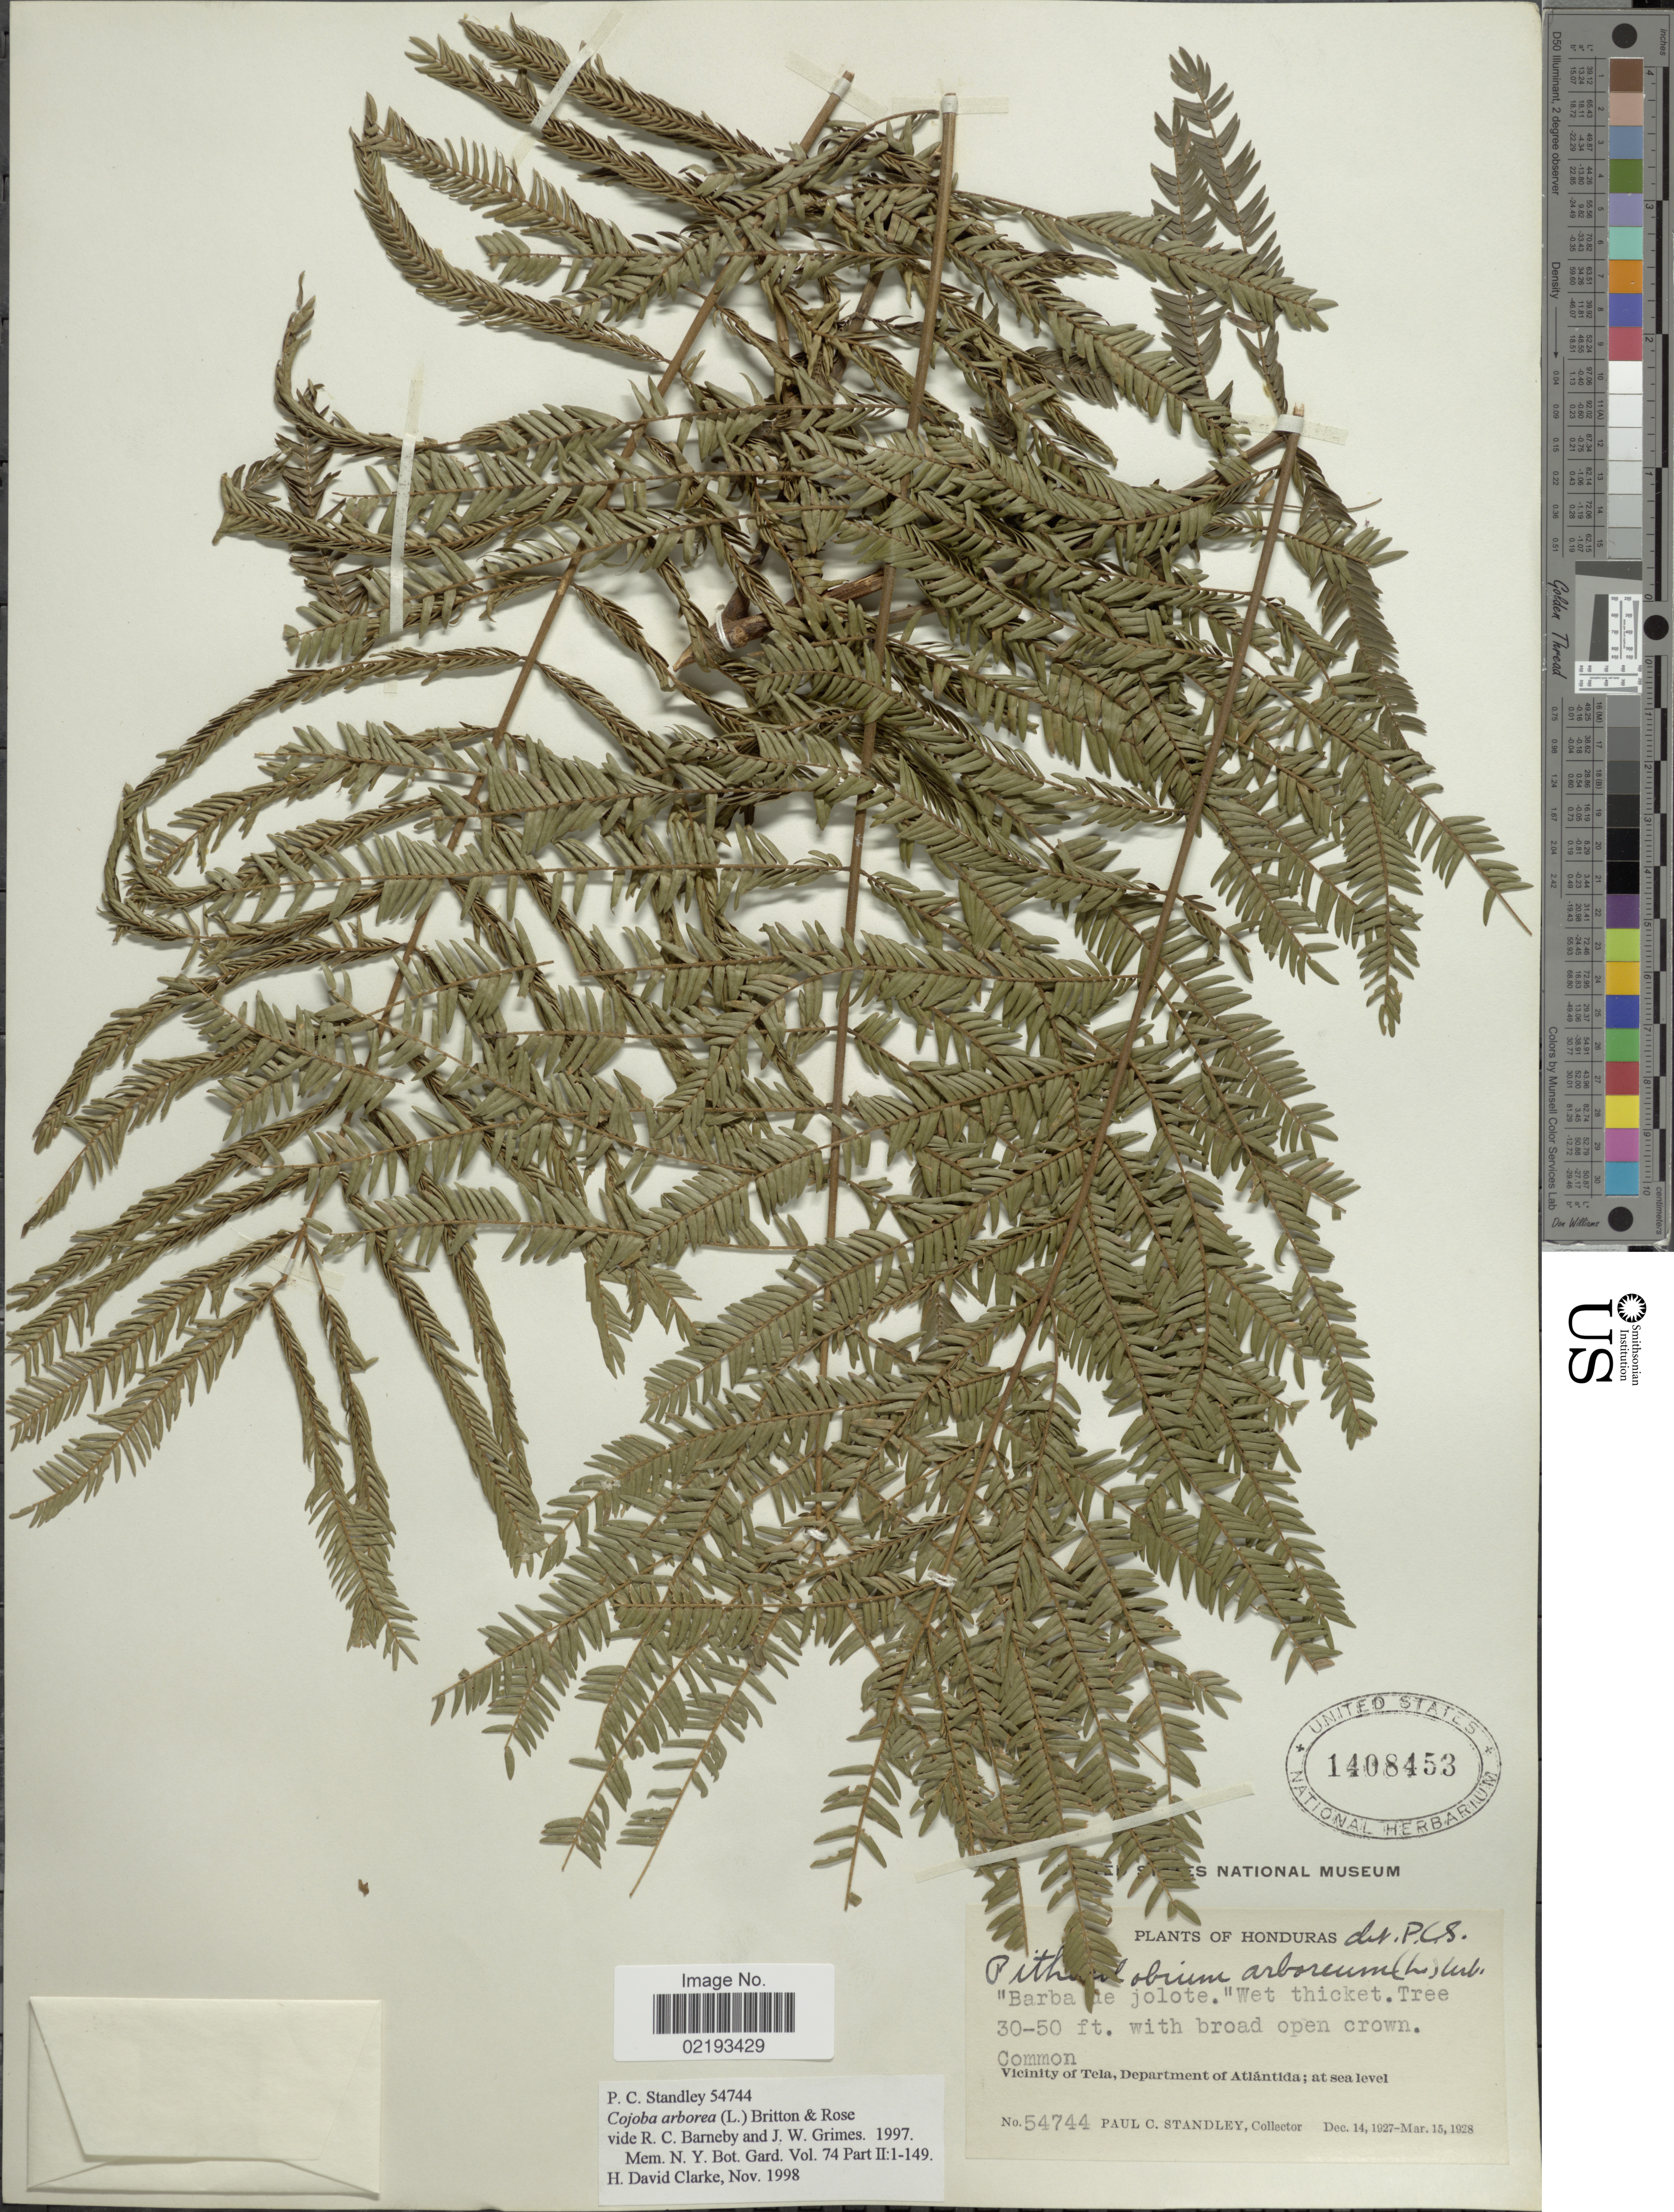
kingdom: Plantae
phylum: Tracheophyta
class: Magnoliopsida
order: Fabales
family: Fabaceae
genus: Cojoba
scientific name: Cojoba arborea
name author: (L.) Britton & Rose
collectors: P. C. Standley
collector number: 54744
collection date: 1927-12-14/1928-03-15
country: Honduras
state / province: Atlántida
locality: Vicinity of Tela, Department of Atlántida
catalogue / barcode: US 1408453